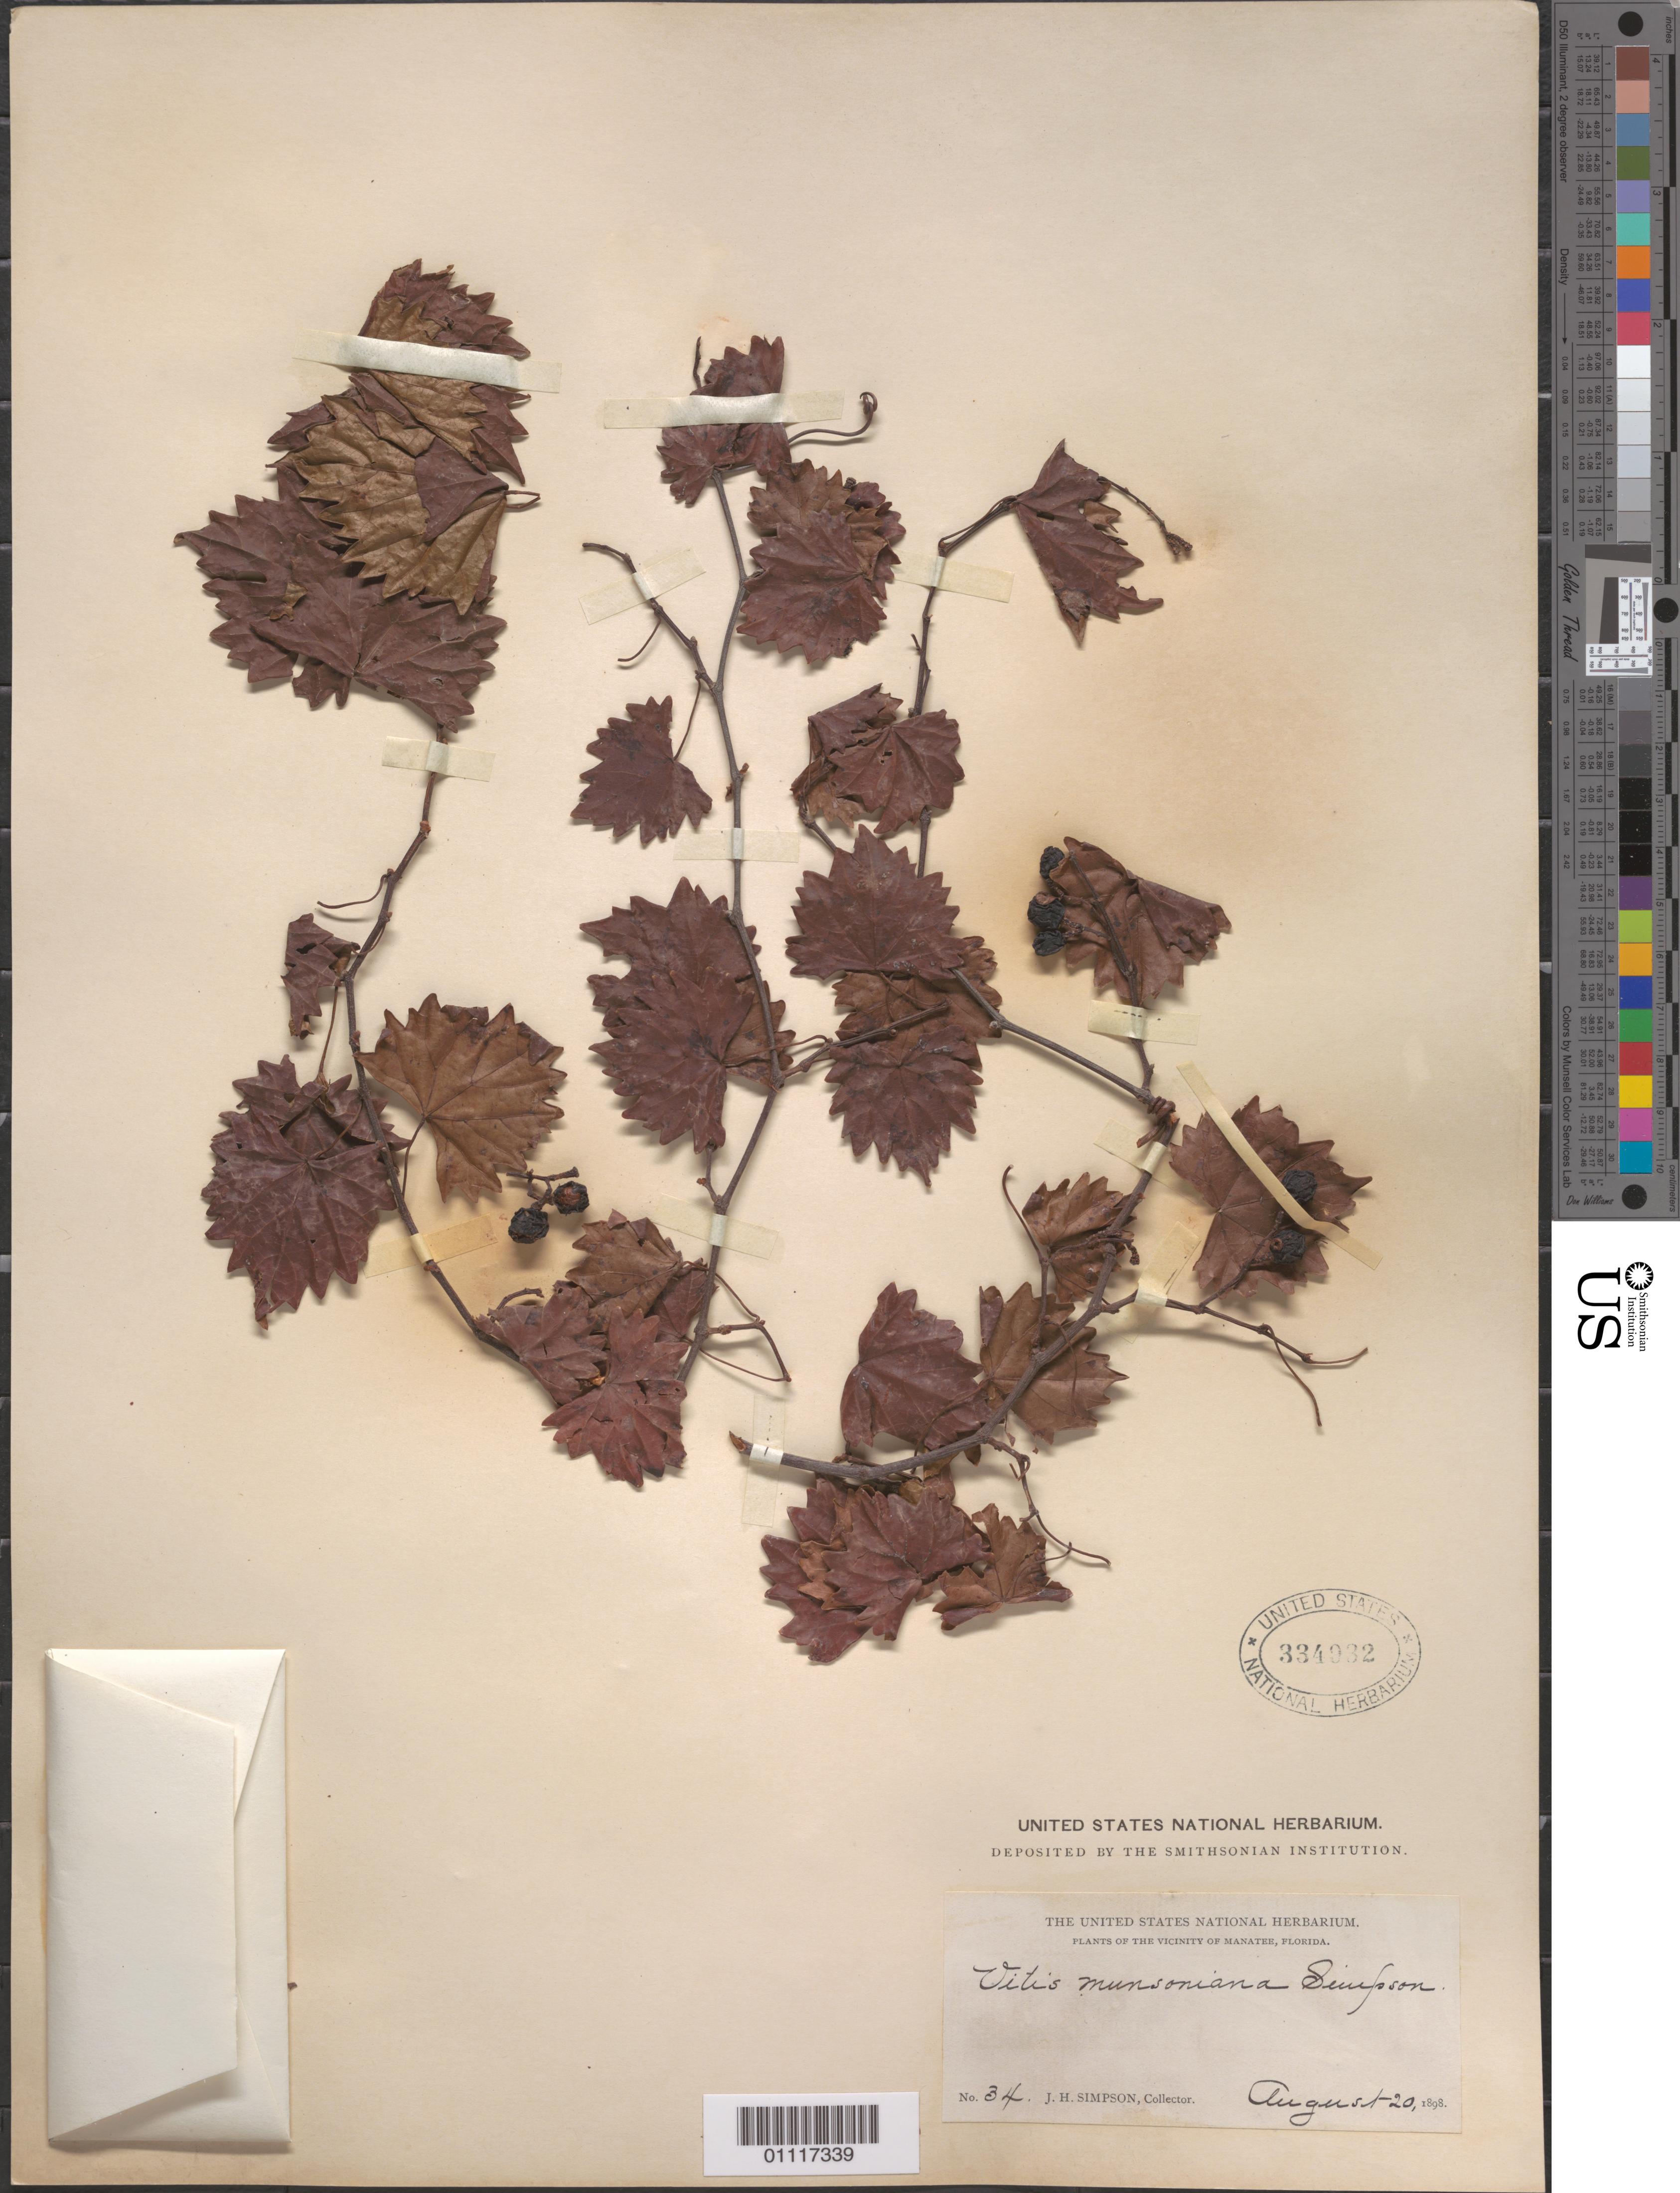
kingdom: Plantae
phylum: Tracheophyta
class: Magnoliopsida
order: Vitales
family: Vitaceae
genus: Vitis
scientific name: Vitis munsoniana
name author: J.H. Simpson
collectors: J. H. Simpson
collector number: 34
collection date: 1898-08-20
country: United States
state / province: Florida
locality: vicinity of Manatee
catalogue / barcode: US 334932